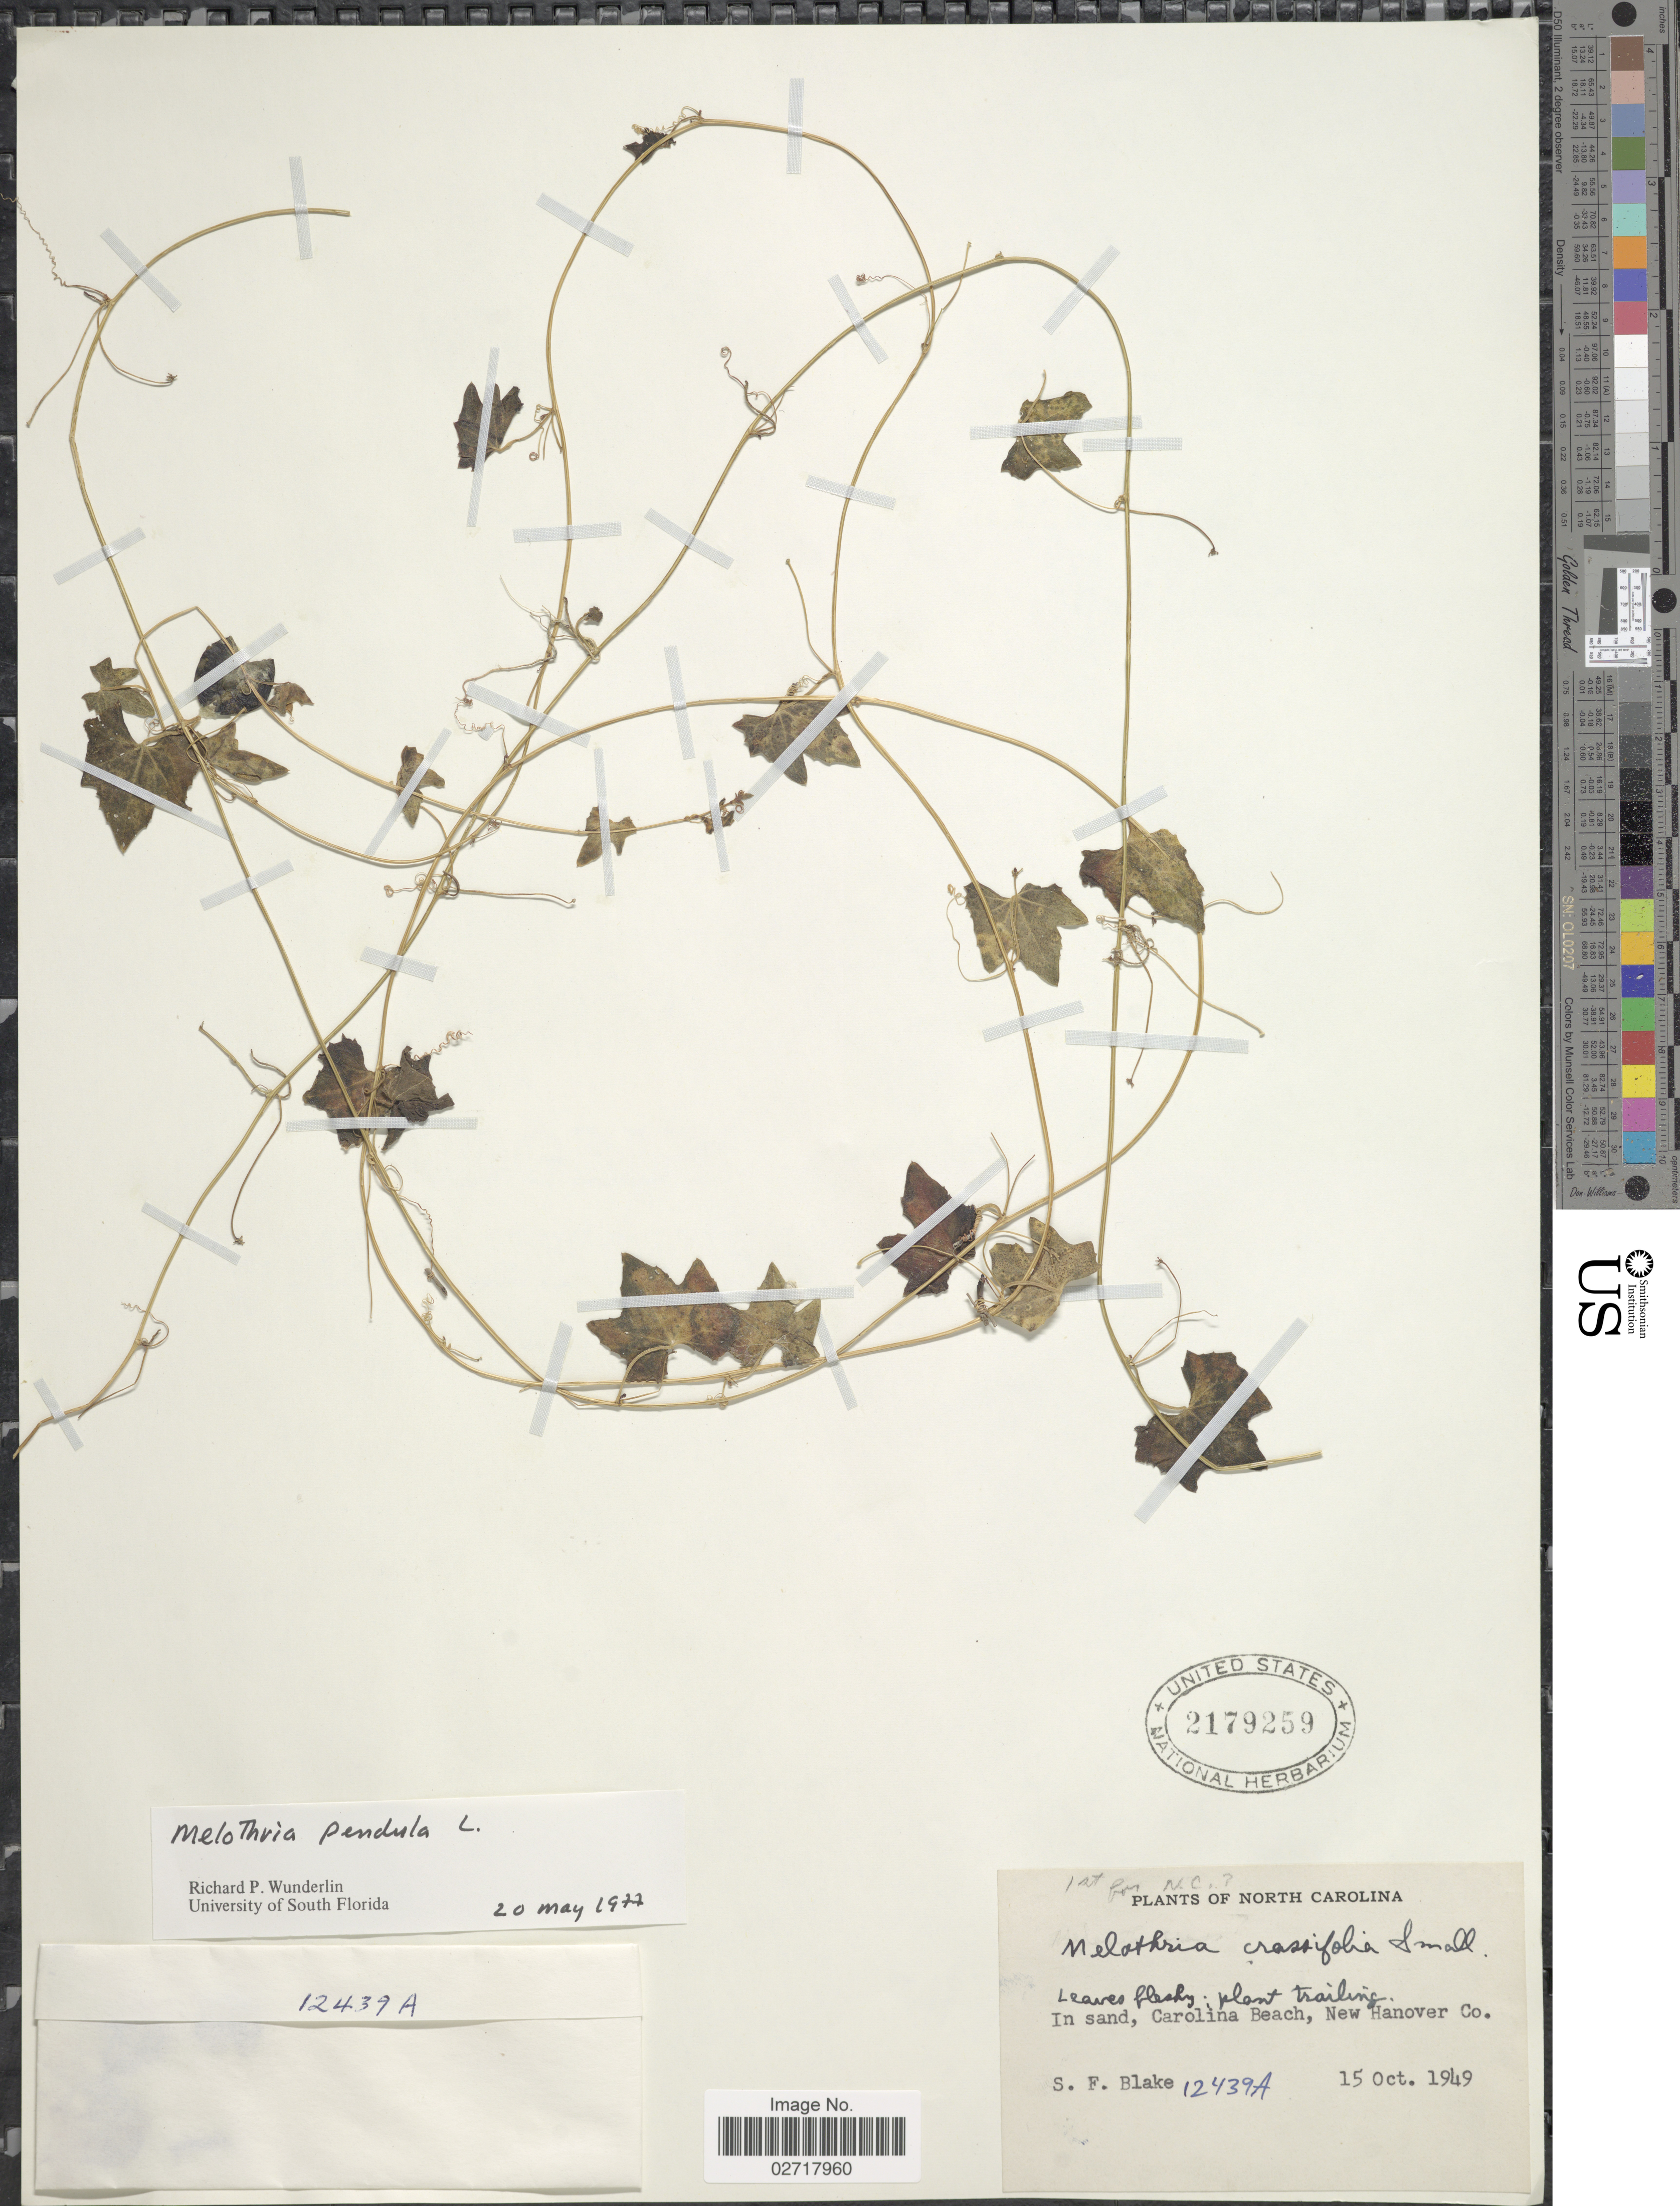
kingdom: Plantae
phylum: Tracheophyta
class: Magnoliopsida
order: Cucurbitales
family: Cucurbitaceae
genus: Melothria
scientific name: Melothria pendula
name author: L.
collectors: S. Blake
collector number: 12439A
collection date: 1949-10-15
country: United States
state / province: North Carolina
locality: Carolina Beach, New Hanover Co.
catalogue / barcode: US 2179259